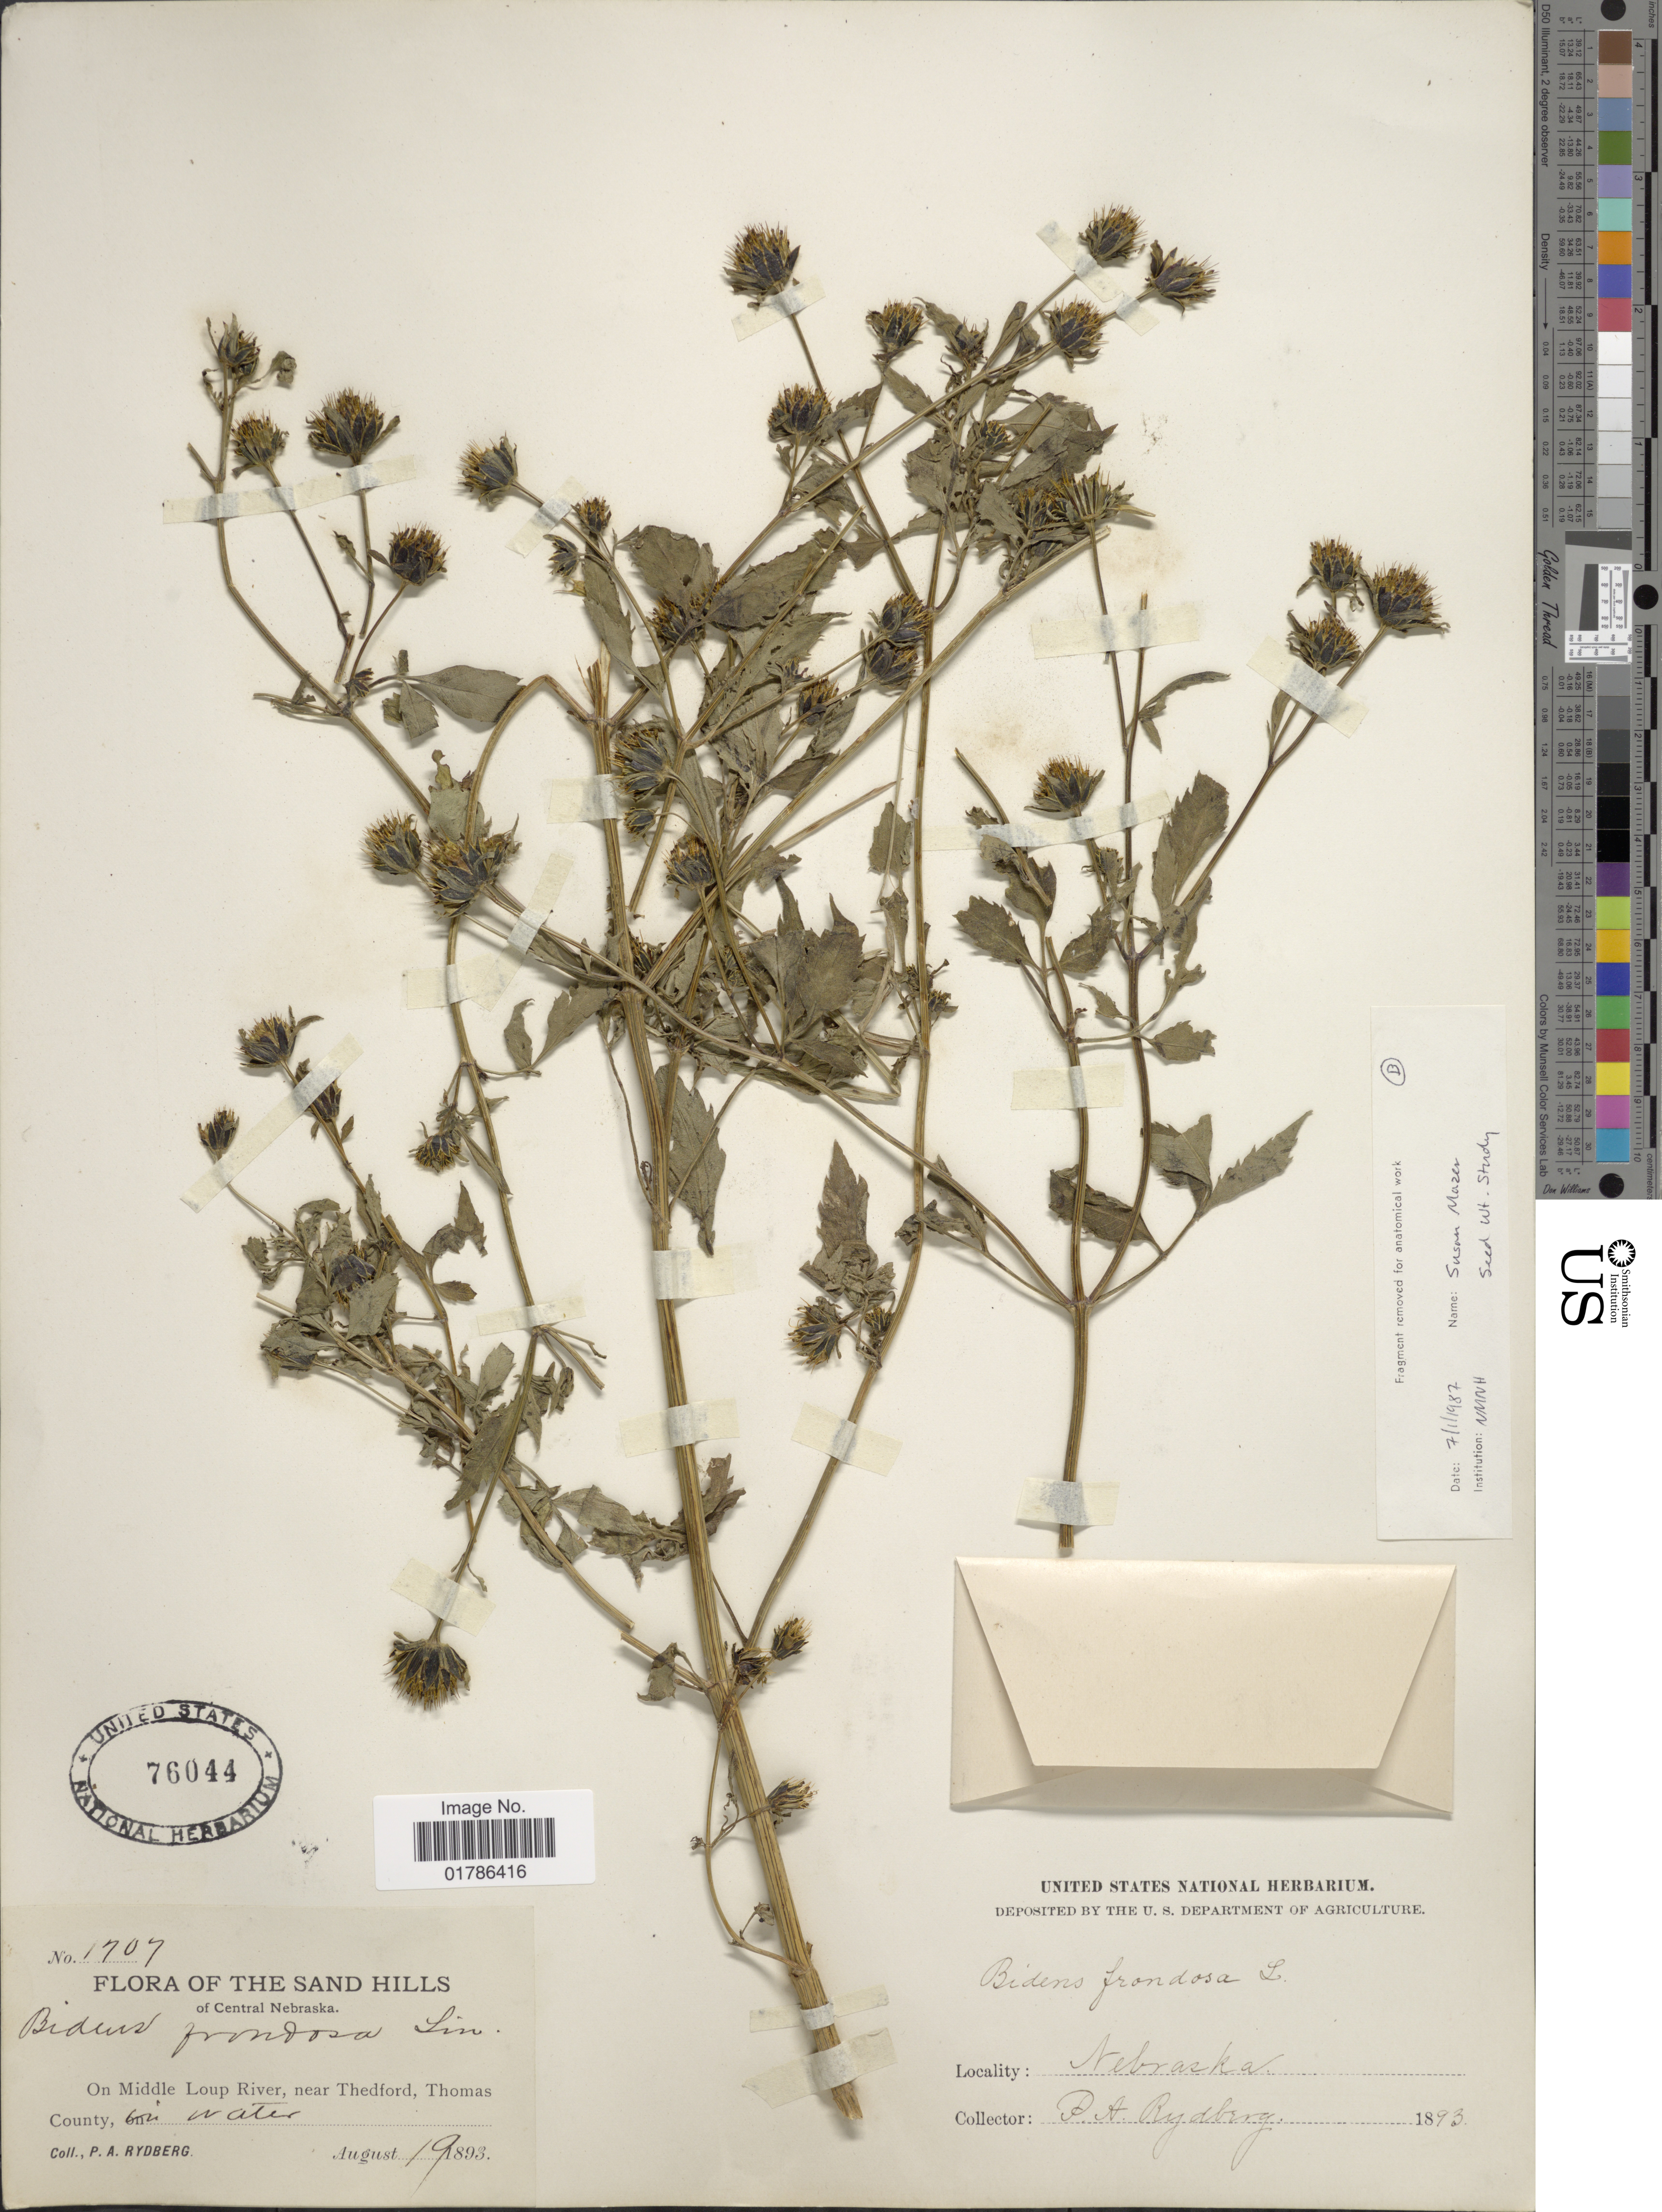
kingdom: Plantae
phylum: Tracheophyta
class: Magnoliopsida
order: Asterales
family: Asteraceae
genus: Bidens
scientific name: Bidens frondosa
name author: L.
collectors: P. A. Rydberg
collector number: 1707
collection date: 1893-08-19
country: United States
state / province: Nebraska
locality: On Middle Loup River, near Thedford, Thomas County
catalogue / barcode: US 76044